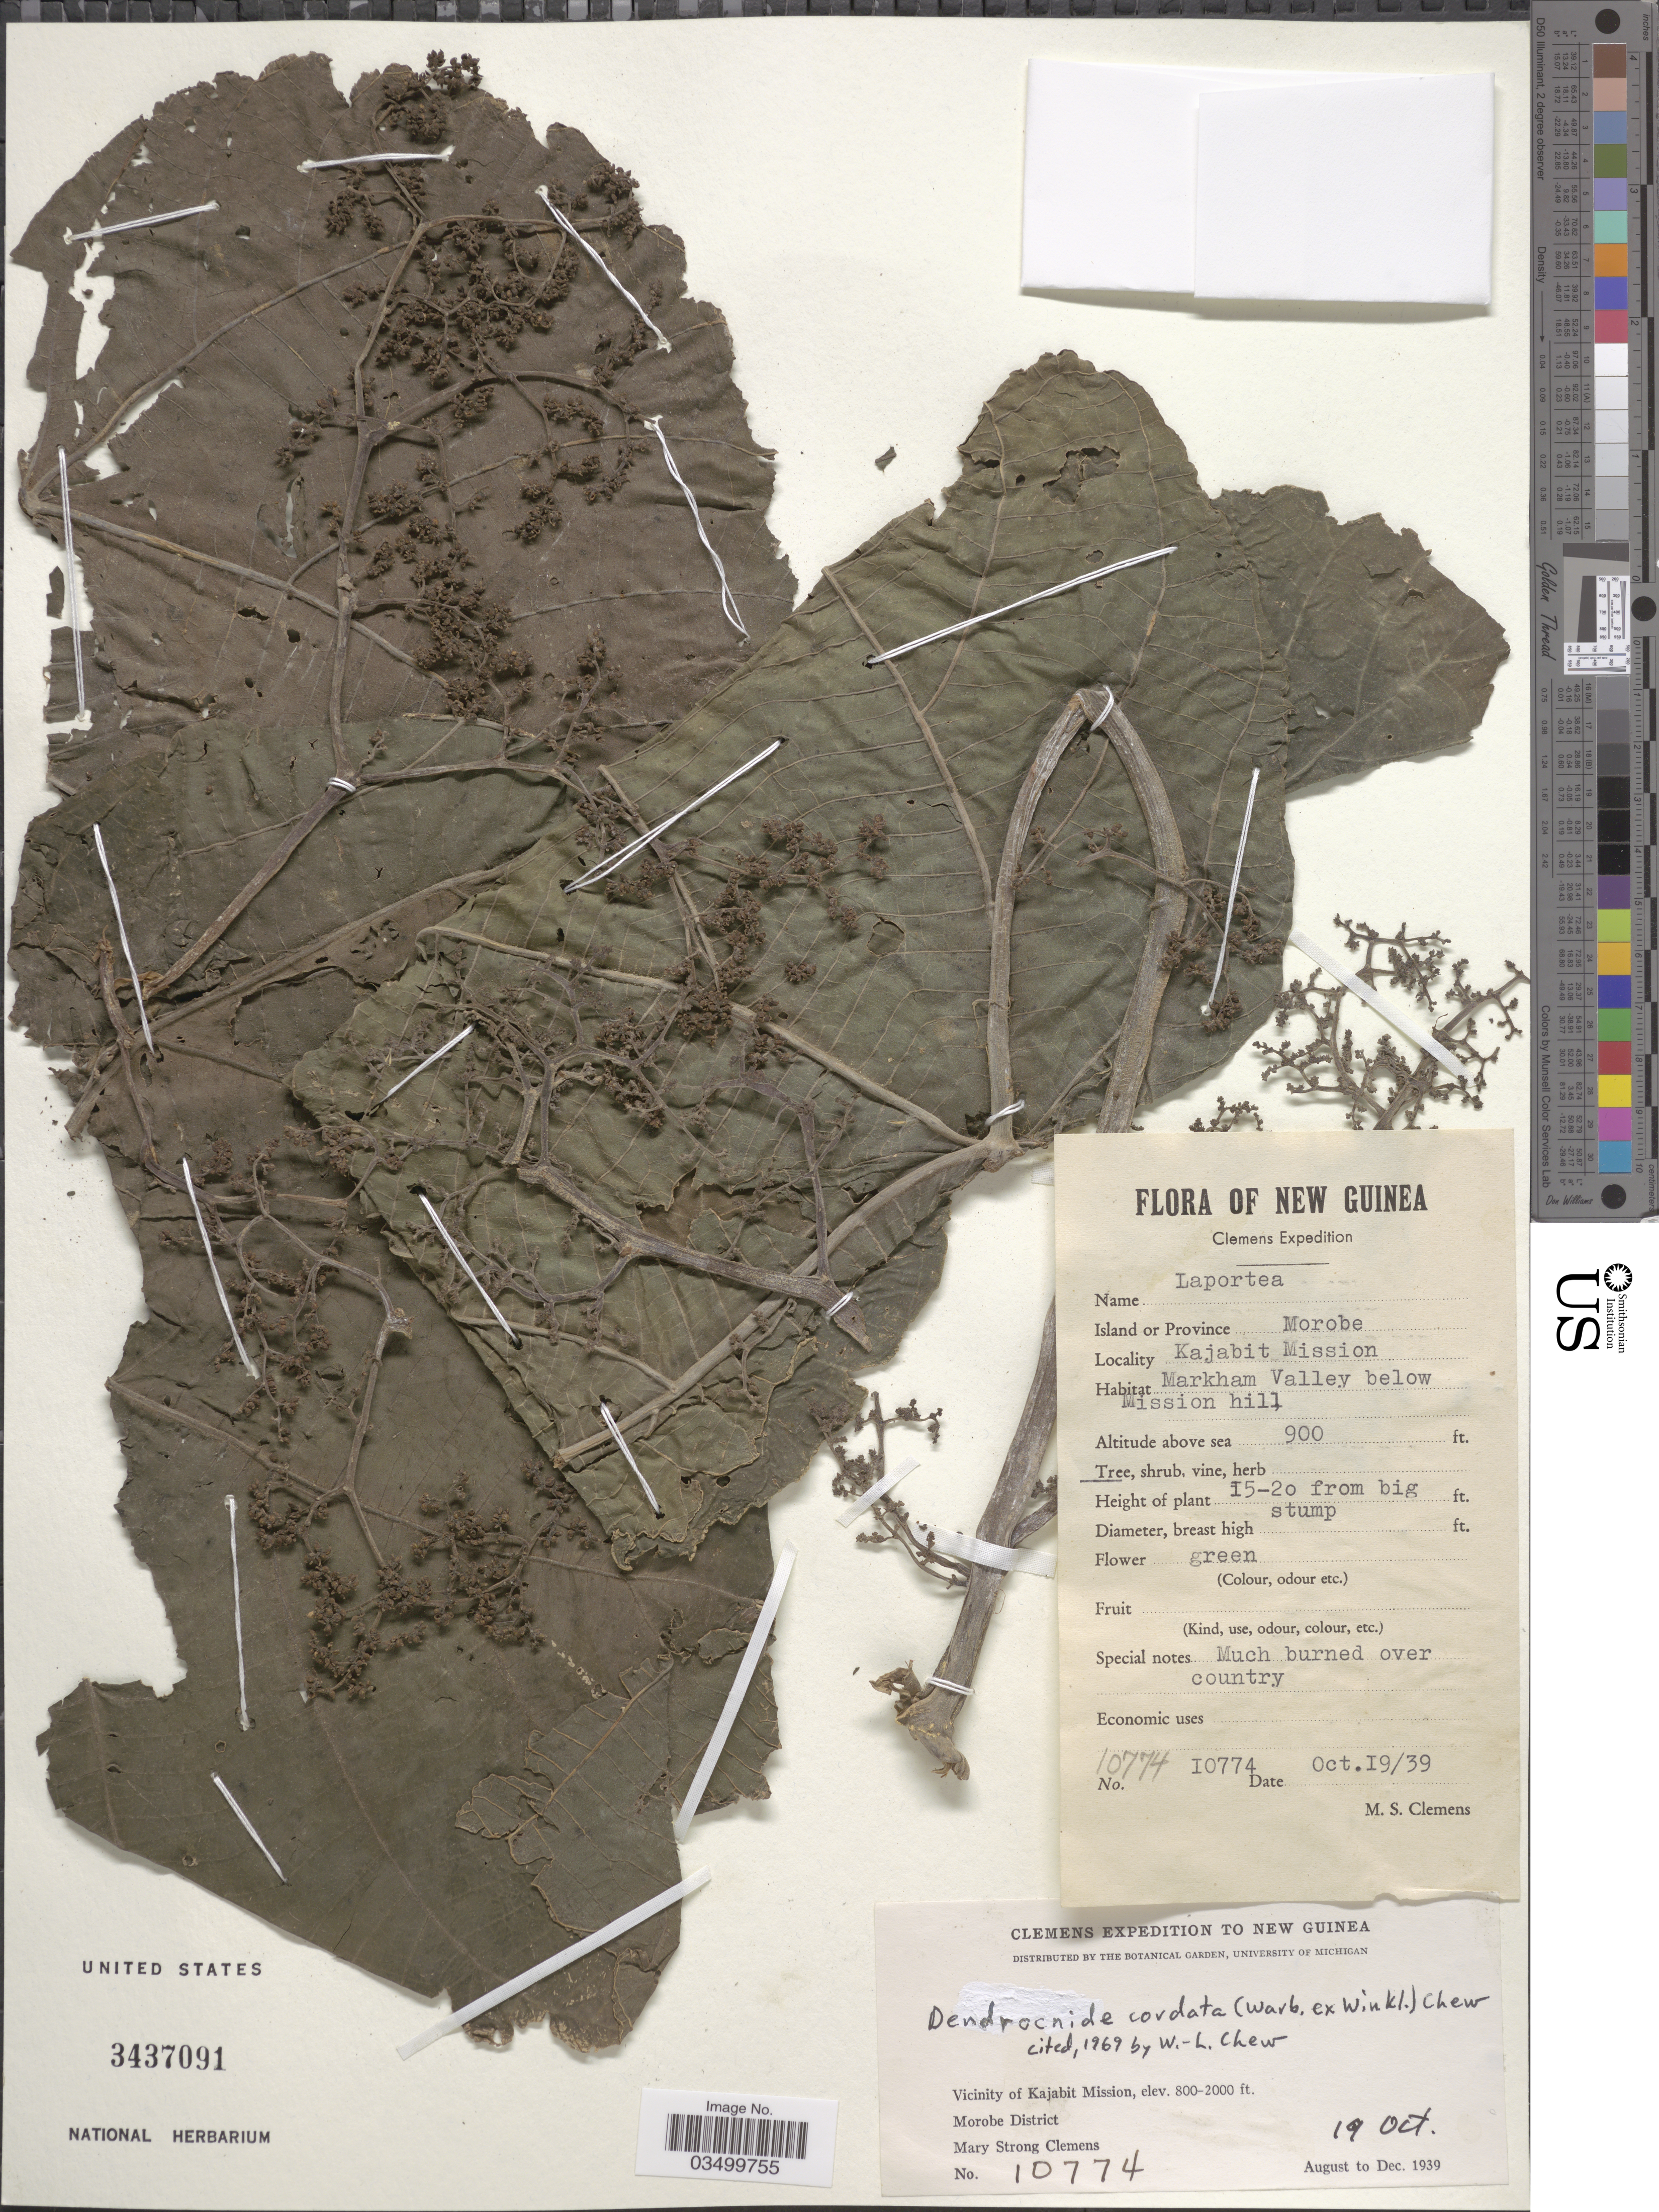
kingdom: Plantae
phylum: Tracheophyta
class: Magnoliopsida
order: Rosales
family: Urticaceae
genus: Dendrocnide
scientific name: Dendrocnide cordata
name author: (Warb. ex H.J.P. Winkl.) Chew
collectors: M. S. Clemens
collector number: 10774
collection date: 1939-10-19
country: Papua New Guinea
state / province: Morobe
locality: New Guinea. Island or Province Morobe. Kajabit Mission. Markham Valley below Mission hill. Vicinity of Kajabit Mission.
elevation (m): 274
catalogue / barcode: US 3437091